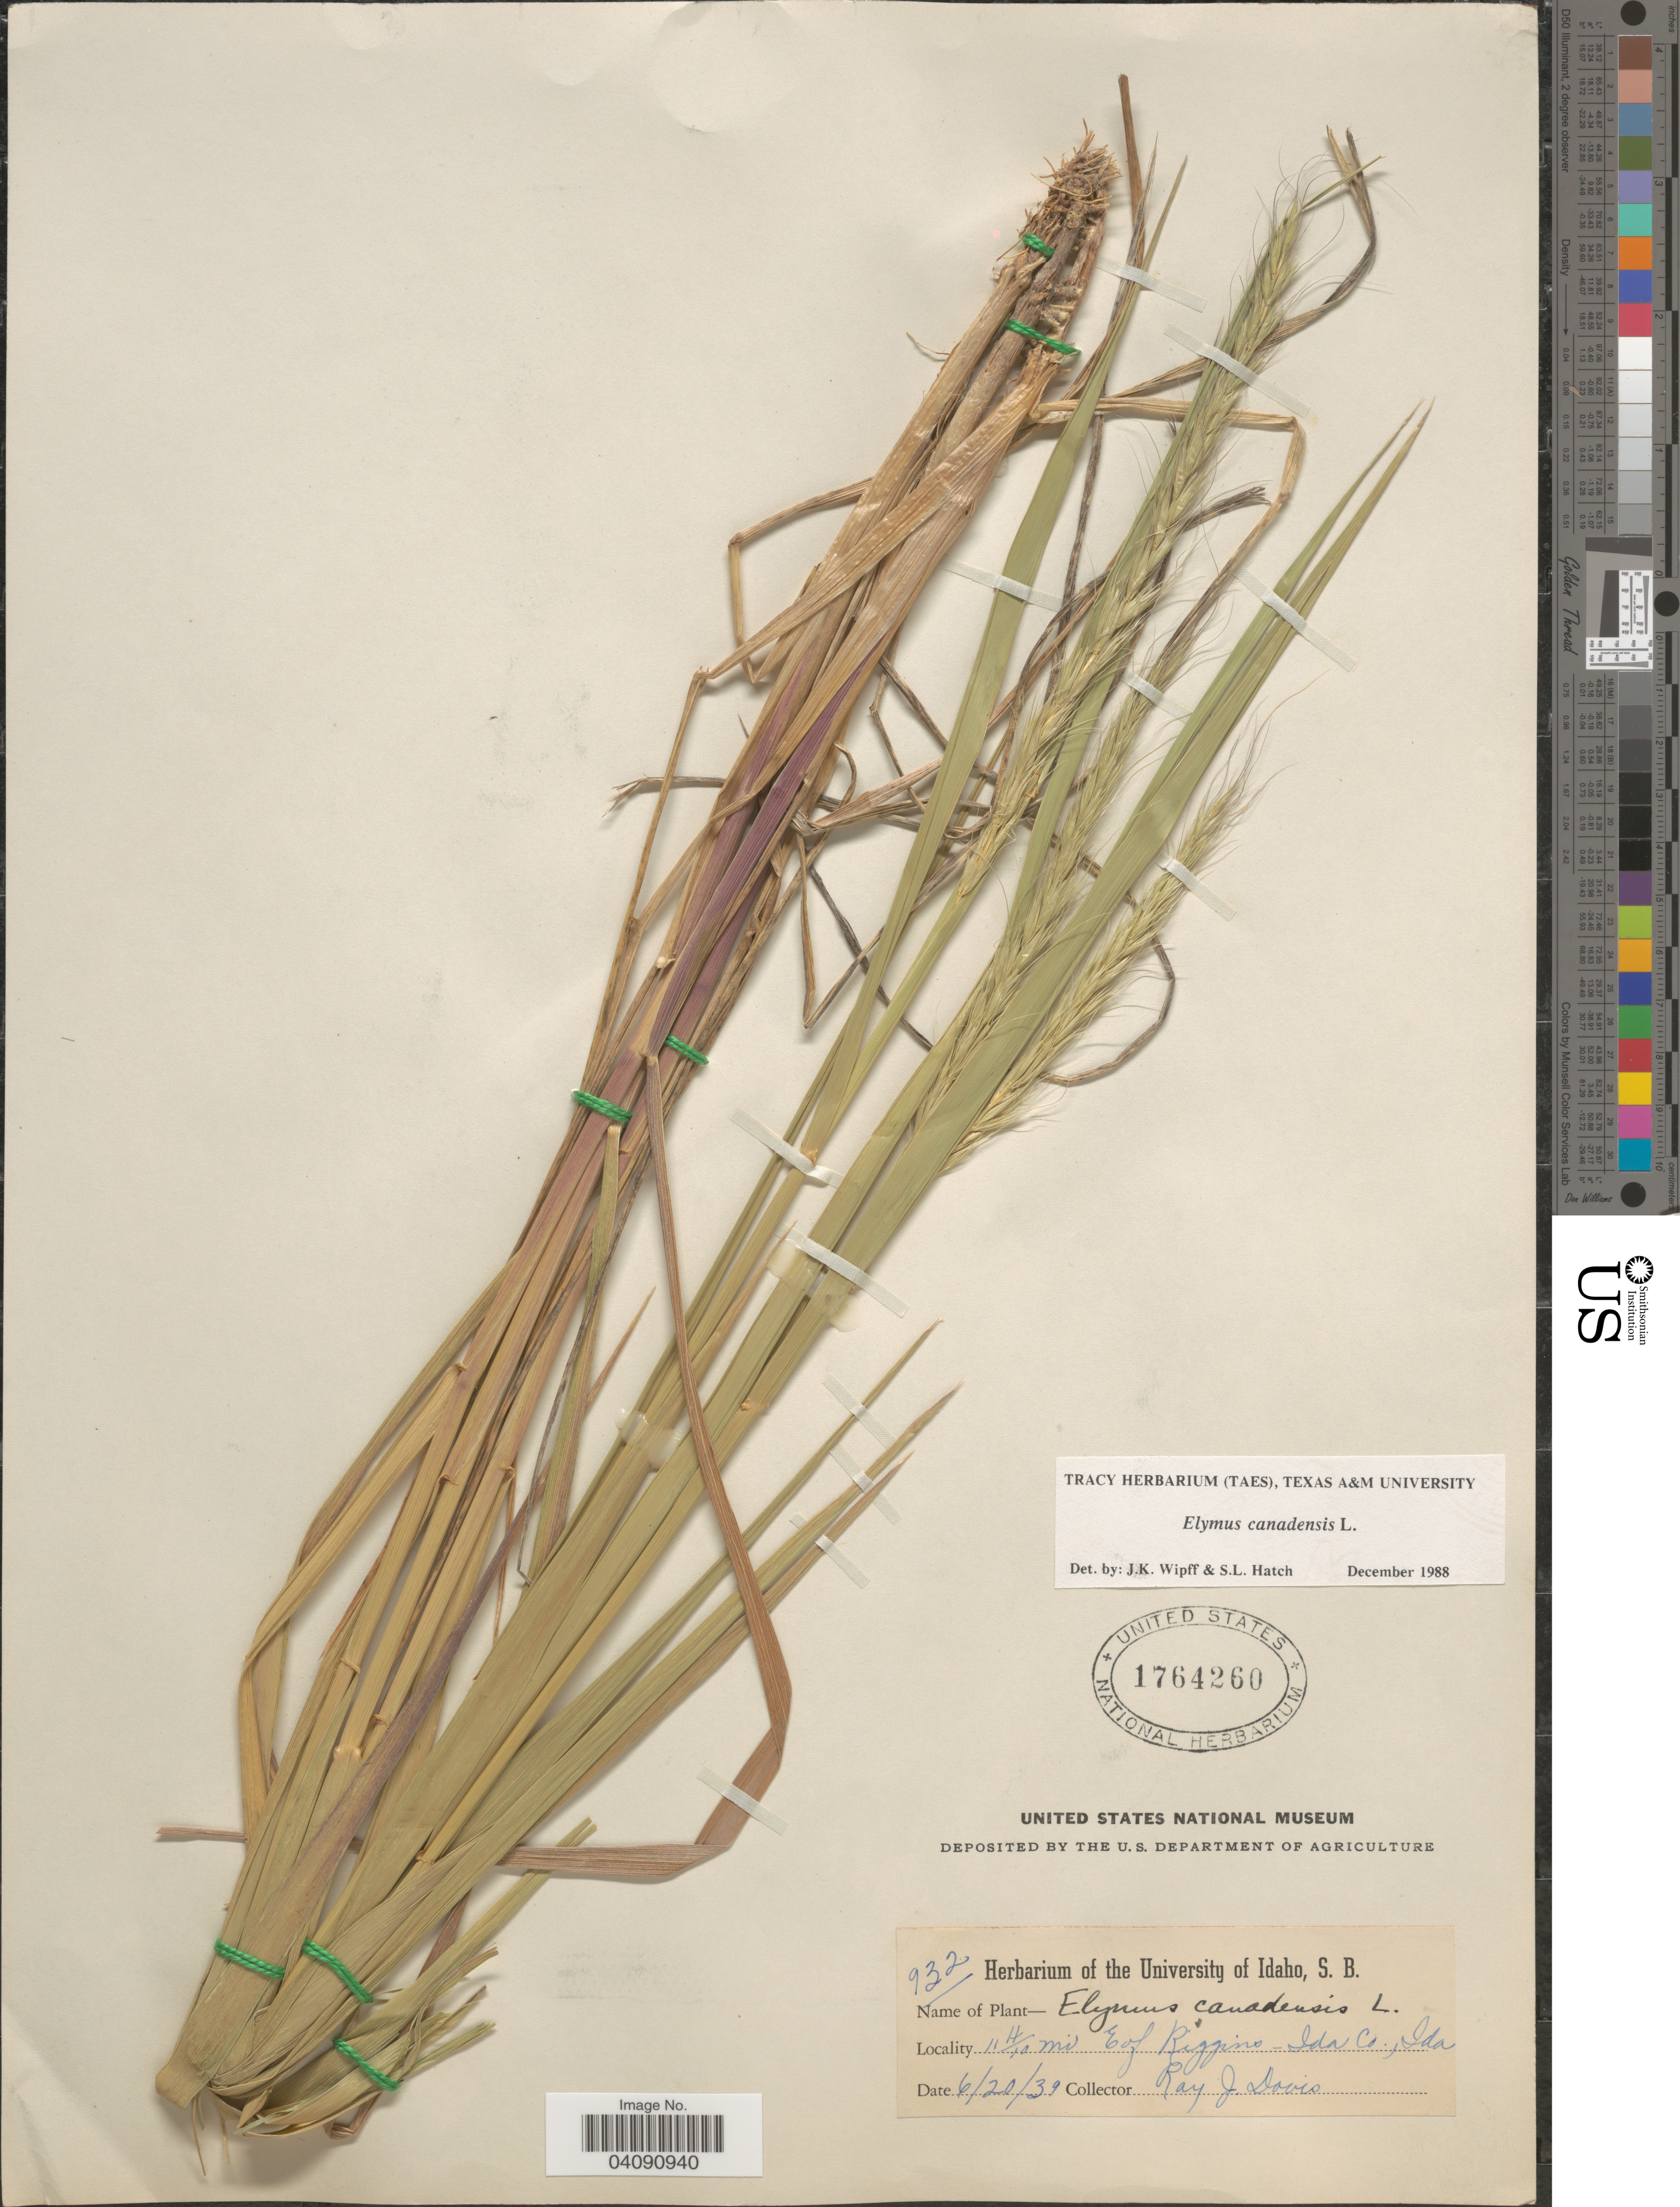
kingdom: Plantae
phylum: Tracheophyta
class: Liliopsida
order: Poales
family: Poaceae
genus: Elymus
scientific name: Elymus canadensis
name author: L.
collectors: R. Davis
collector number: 932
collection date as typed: Transcribed d/m/y: 20/6/39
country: United States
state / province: Idaho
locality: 11 4/10 mi E of Riggins- Ida Co.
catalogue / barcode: US 1764260